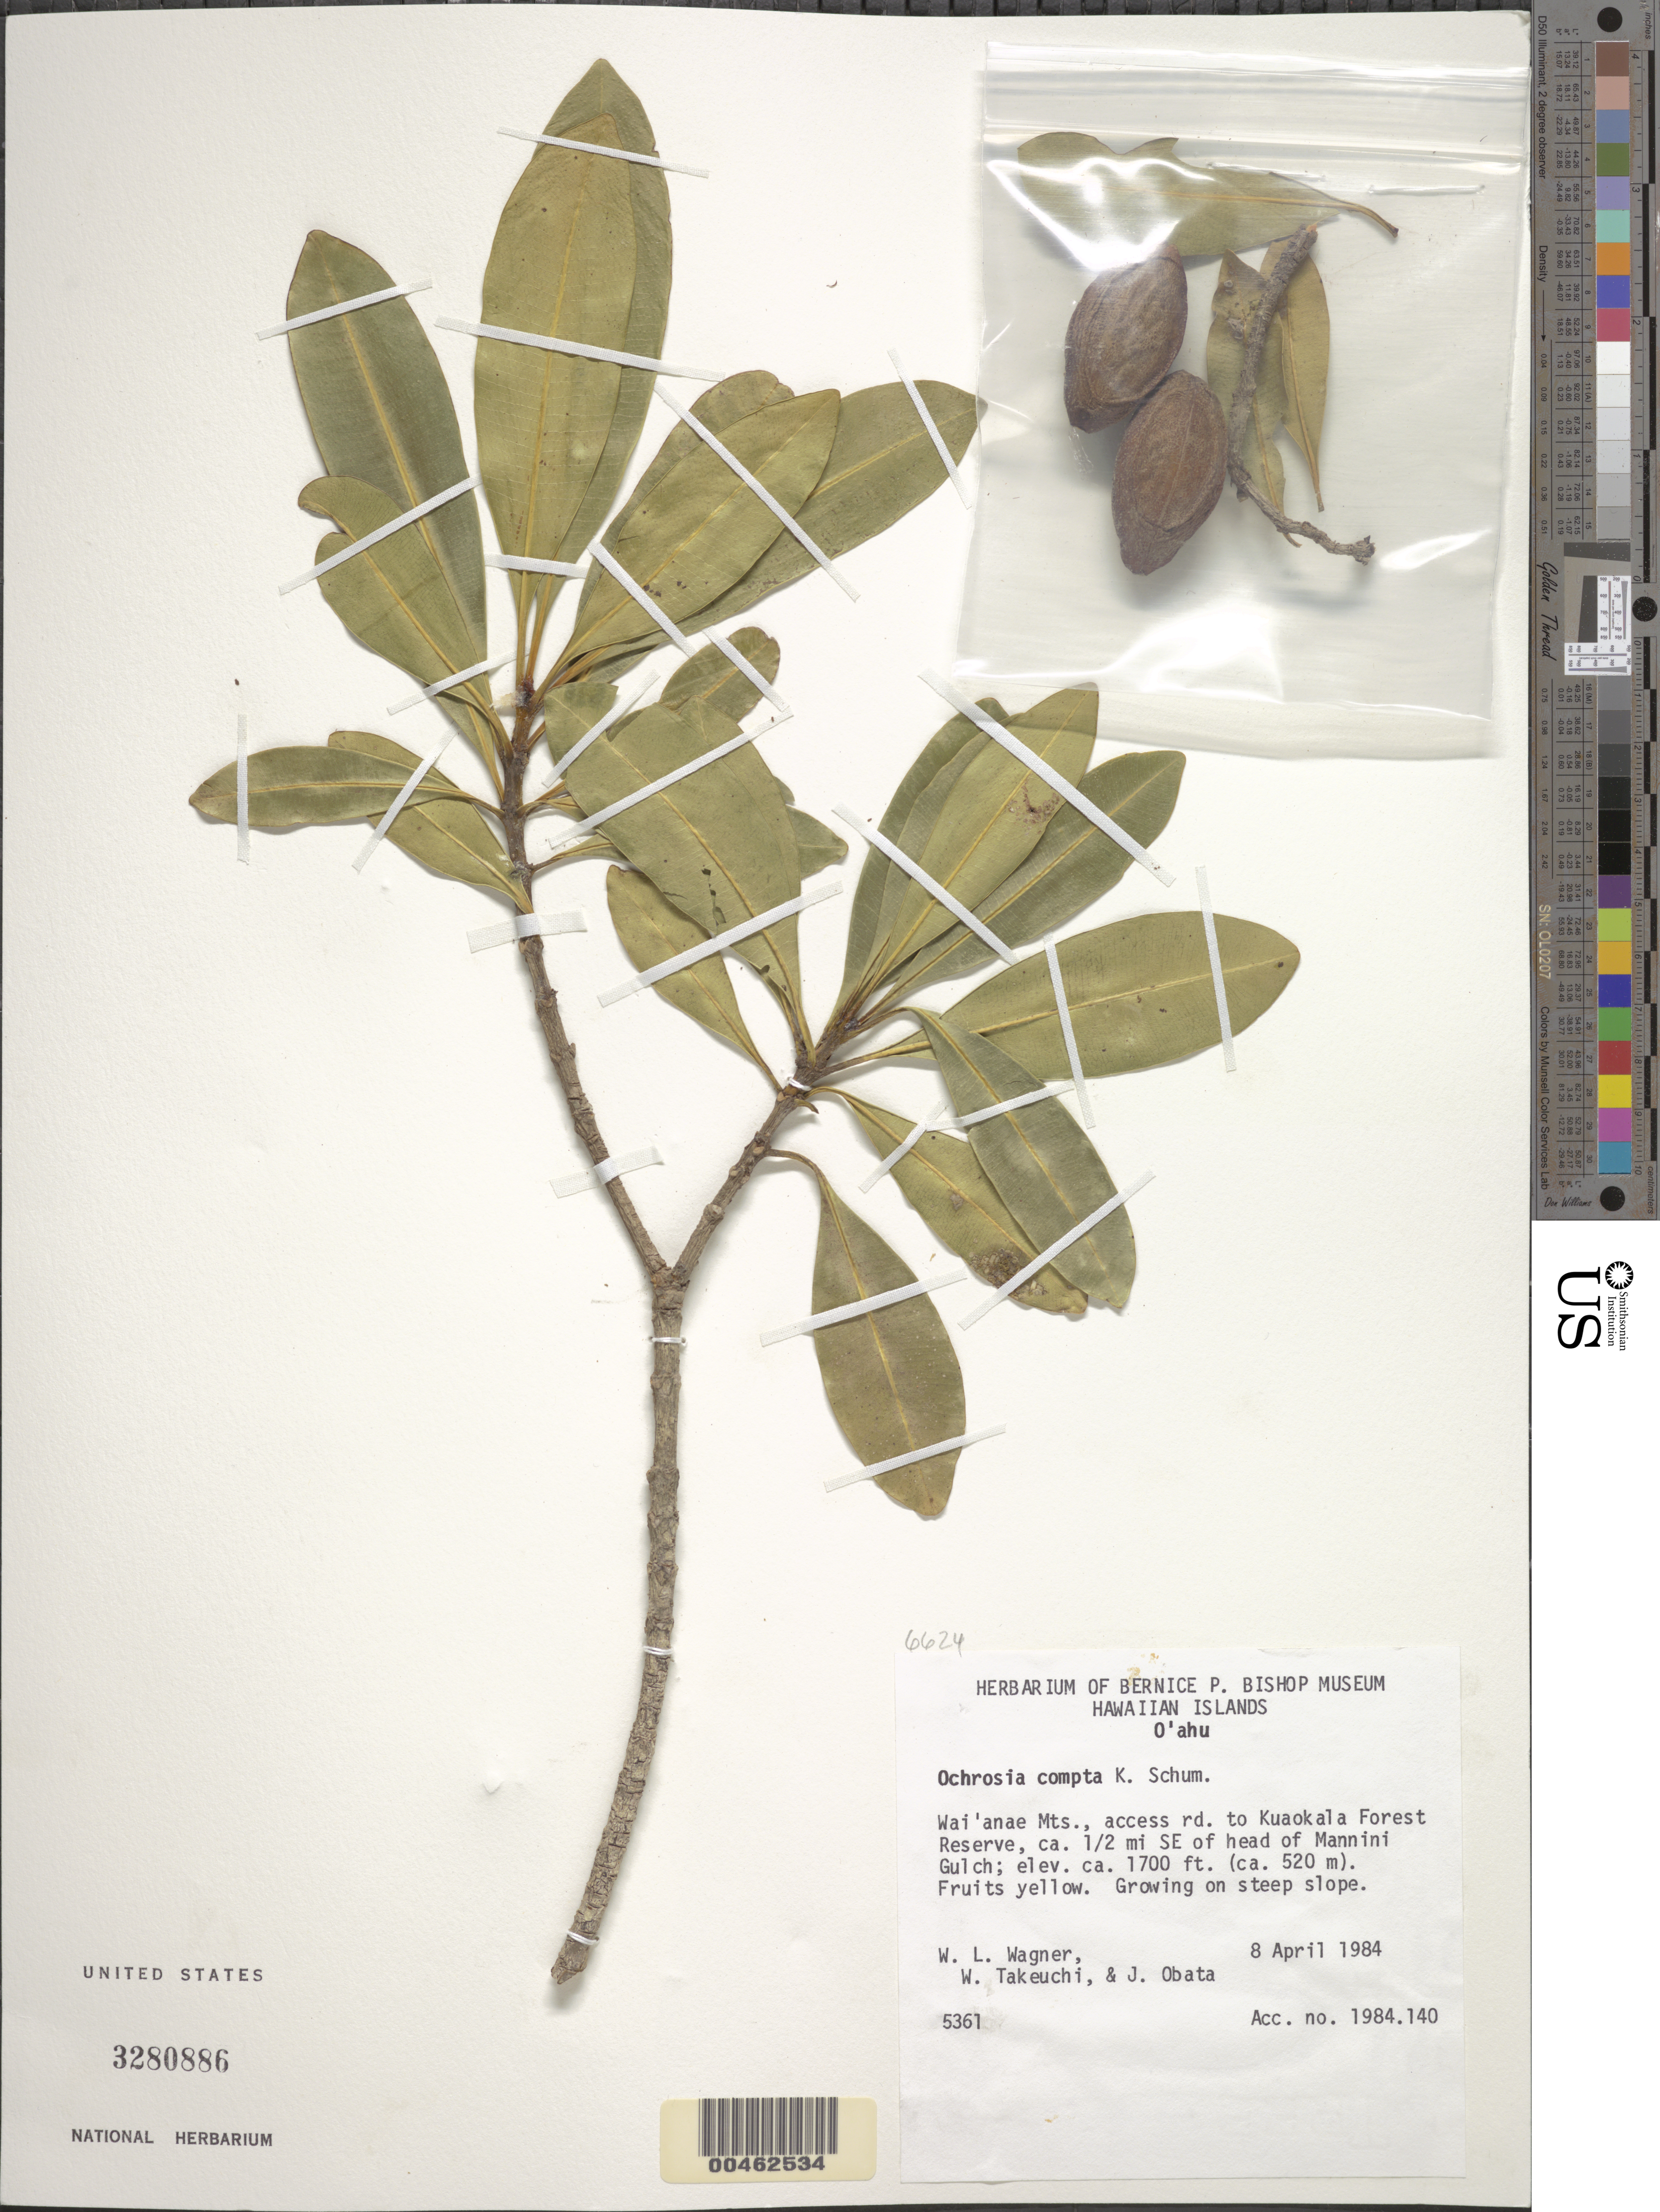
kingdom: Plantae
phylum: Tracheophyta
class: Magnoliopsida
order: Gentianales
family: Apocynaceae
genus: Ochrosia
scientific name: Ochrosia compta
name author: K. Schum.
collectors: W. L. Wagner, W. N. Takeuchi & J. Obata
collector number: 5361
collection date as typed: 8 Apr 1984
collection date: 1984-04-08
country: United States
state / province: Hawaii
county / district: Honolulu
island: Oahu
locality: Wai'anae Mts., access rd. to Kuaokala Forest Reserve, ca. 0.5 mi SE of head of Mannini Gulch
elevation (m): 518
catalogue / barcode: US 3280886